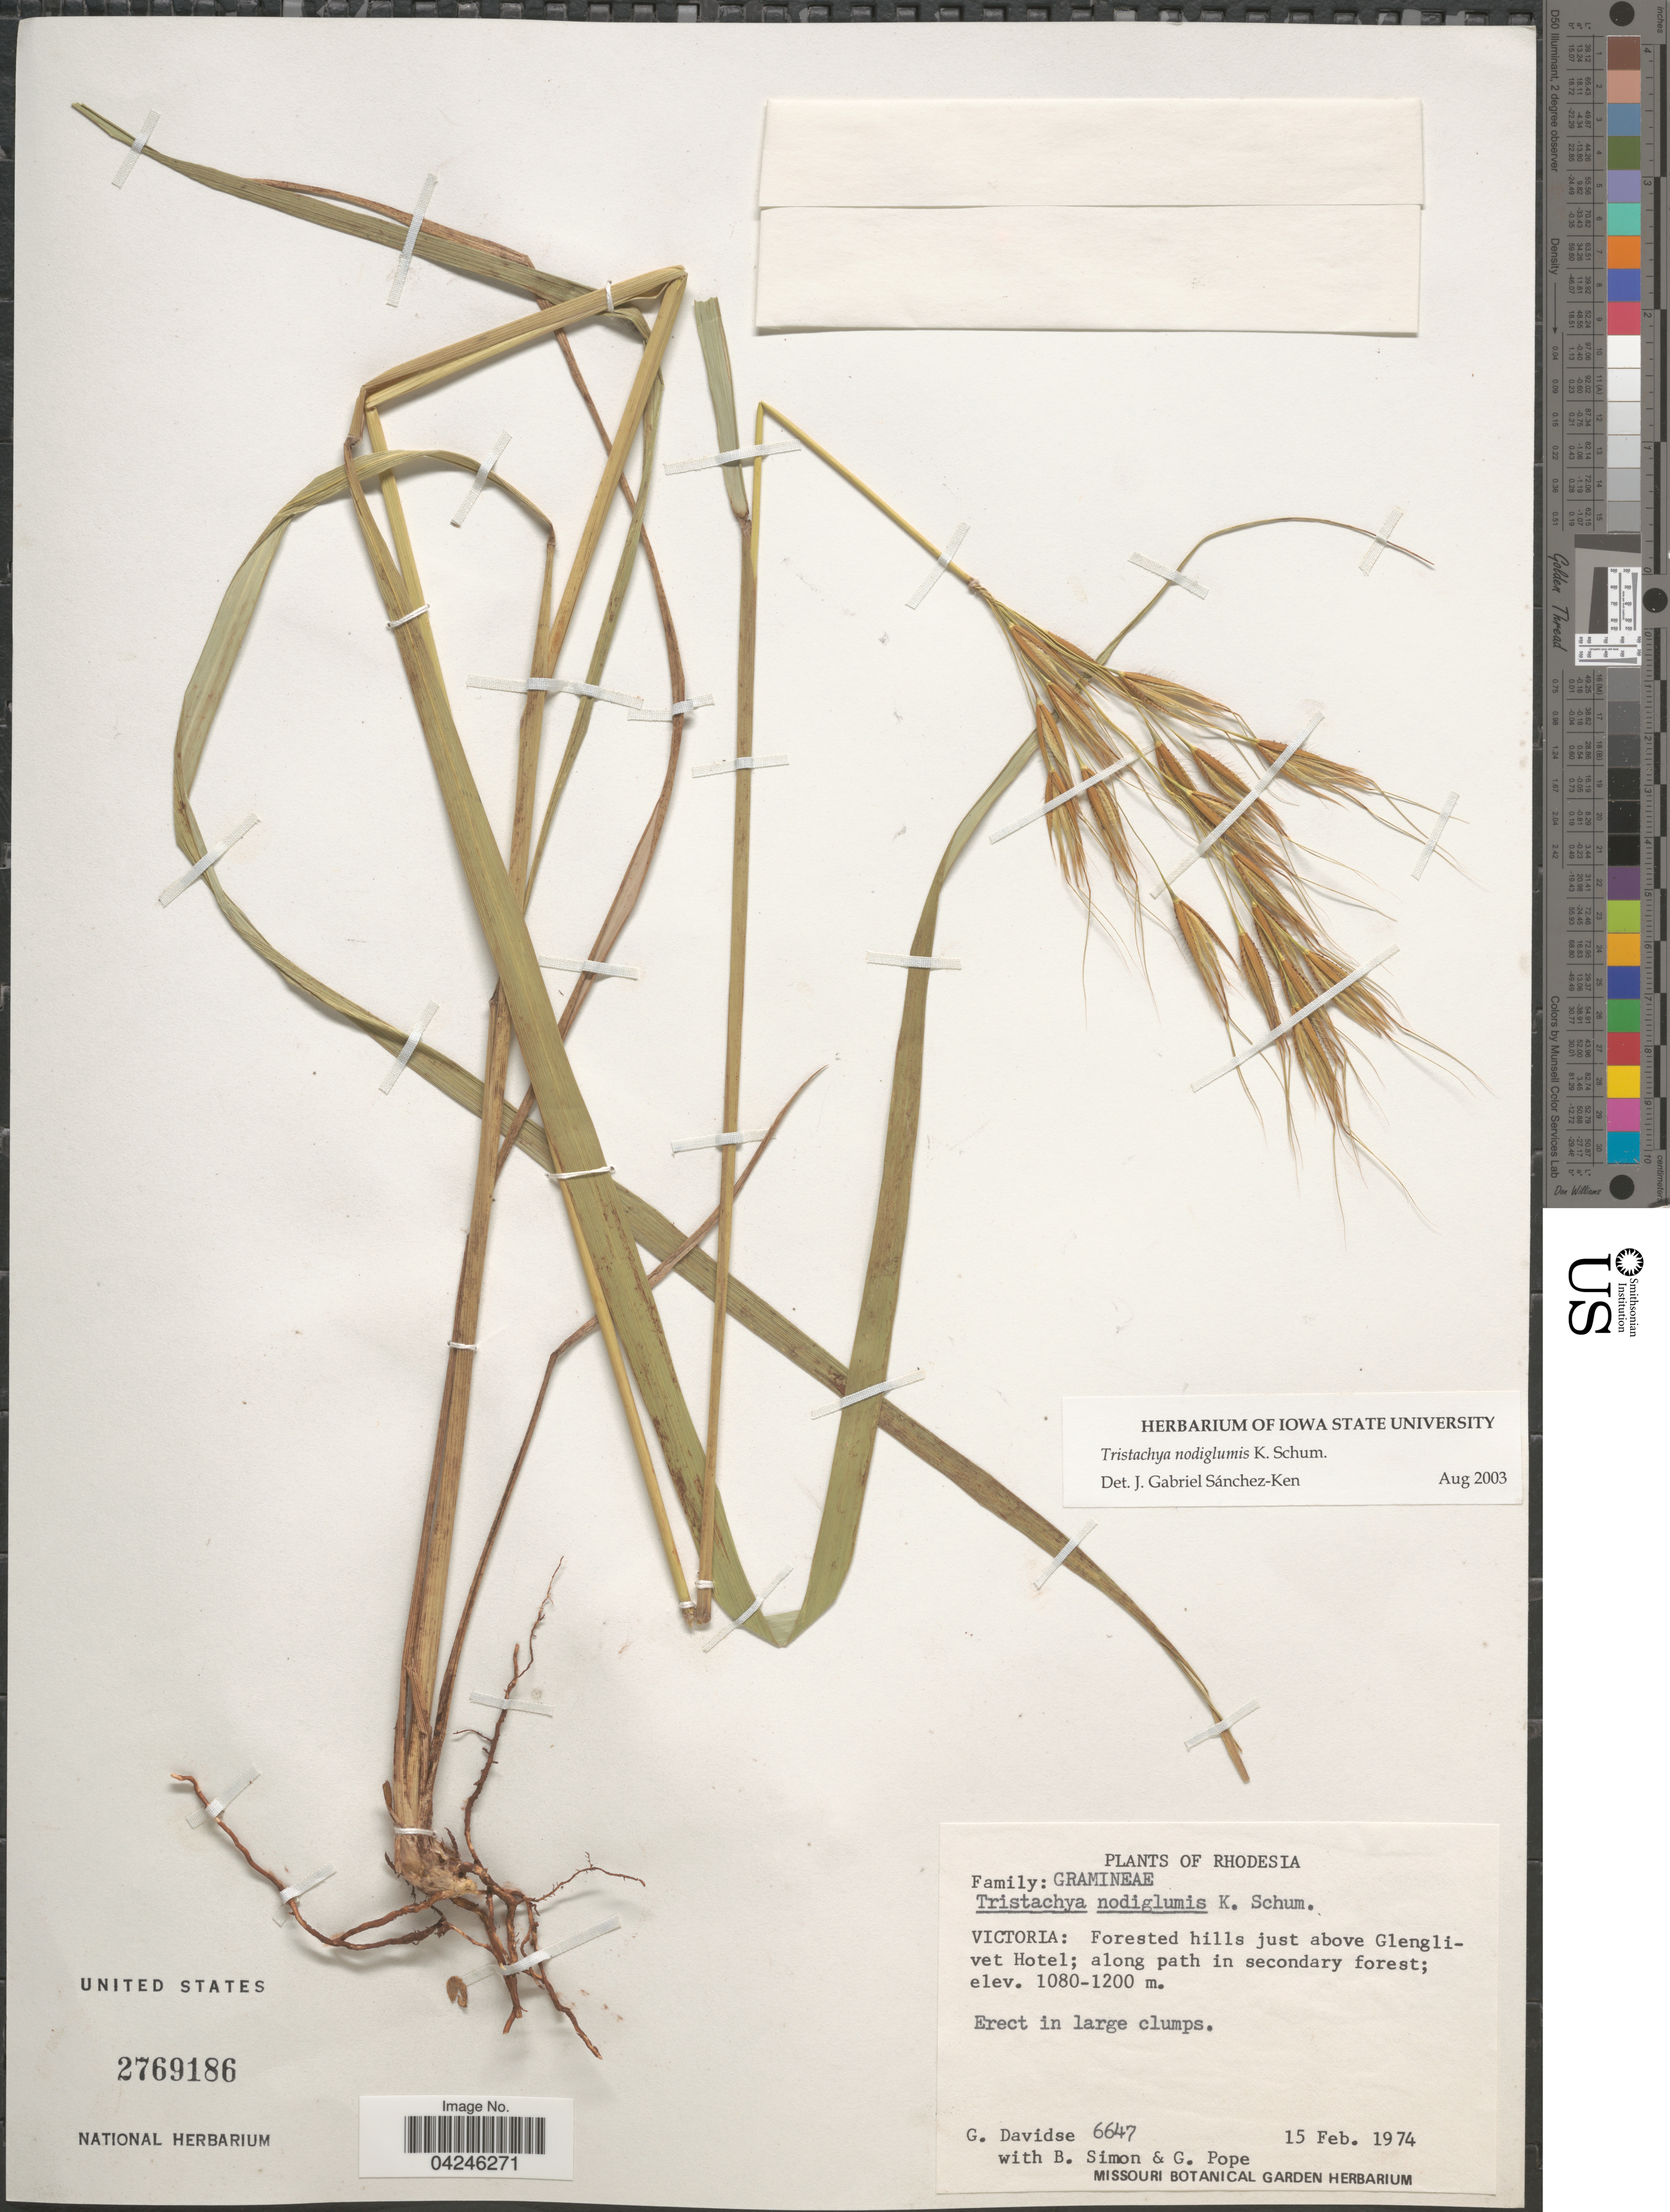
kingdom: Plantae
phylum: Tracheophyta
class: Liliopsida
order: Poales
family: Poaceae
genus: Tristachya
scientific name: Tristachya nodiglumis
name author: K. Schum.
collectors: G. Davidse, B. Simon & G. Pope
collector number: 6647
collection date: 1974-02-15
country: Zimbabwe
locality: Rhodesia. Victoria: Forested hills just above Glenglivet Hotel.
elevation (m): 1080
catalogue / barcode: US 2769186